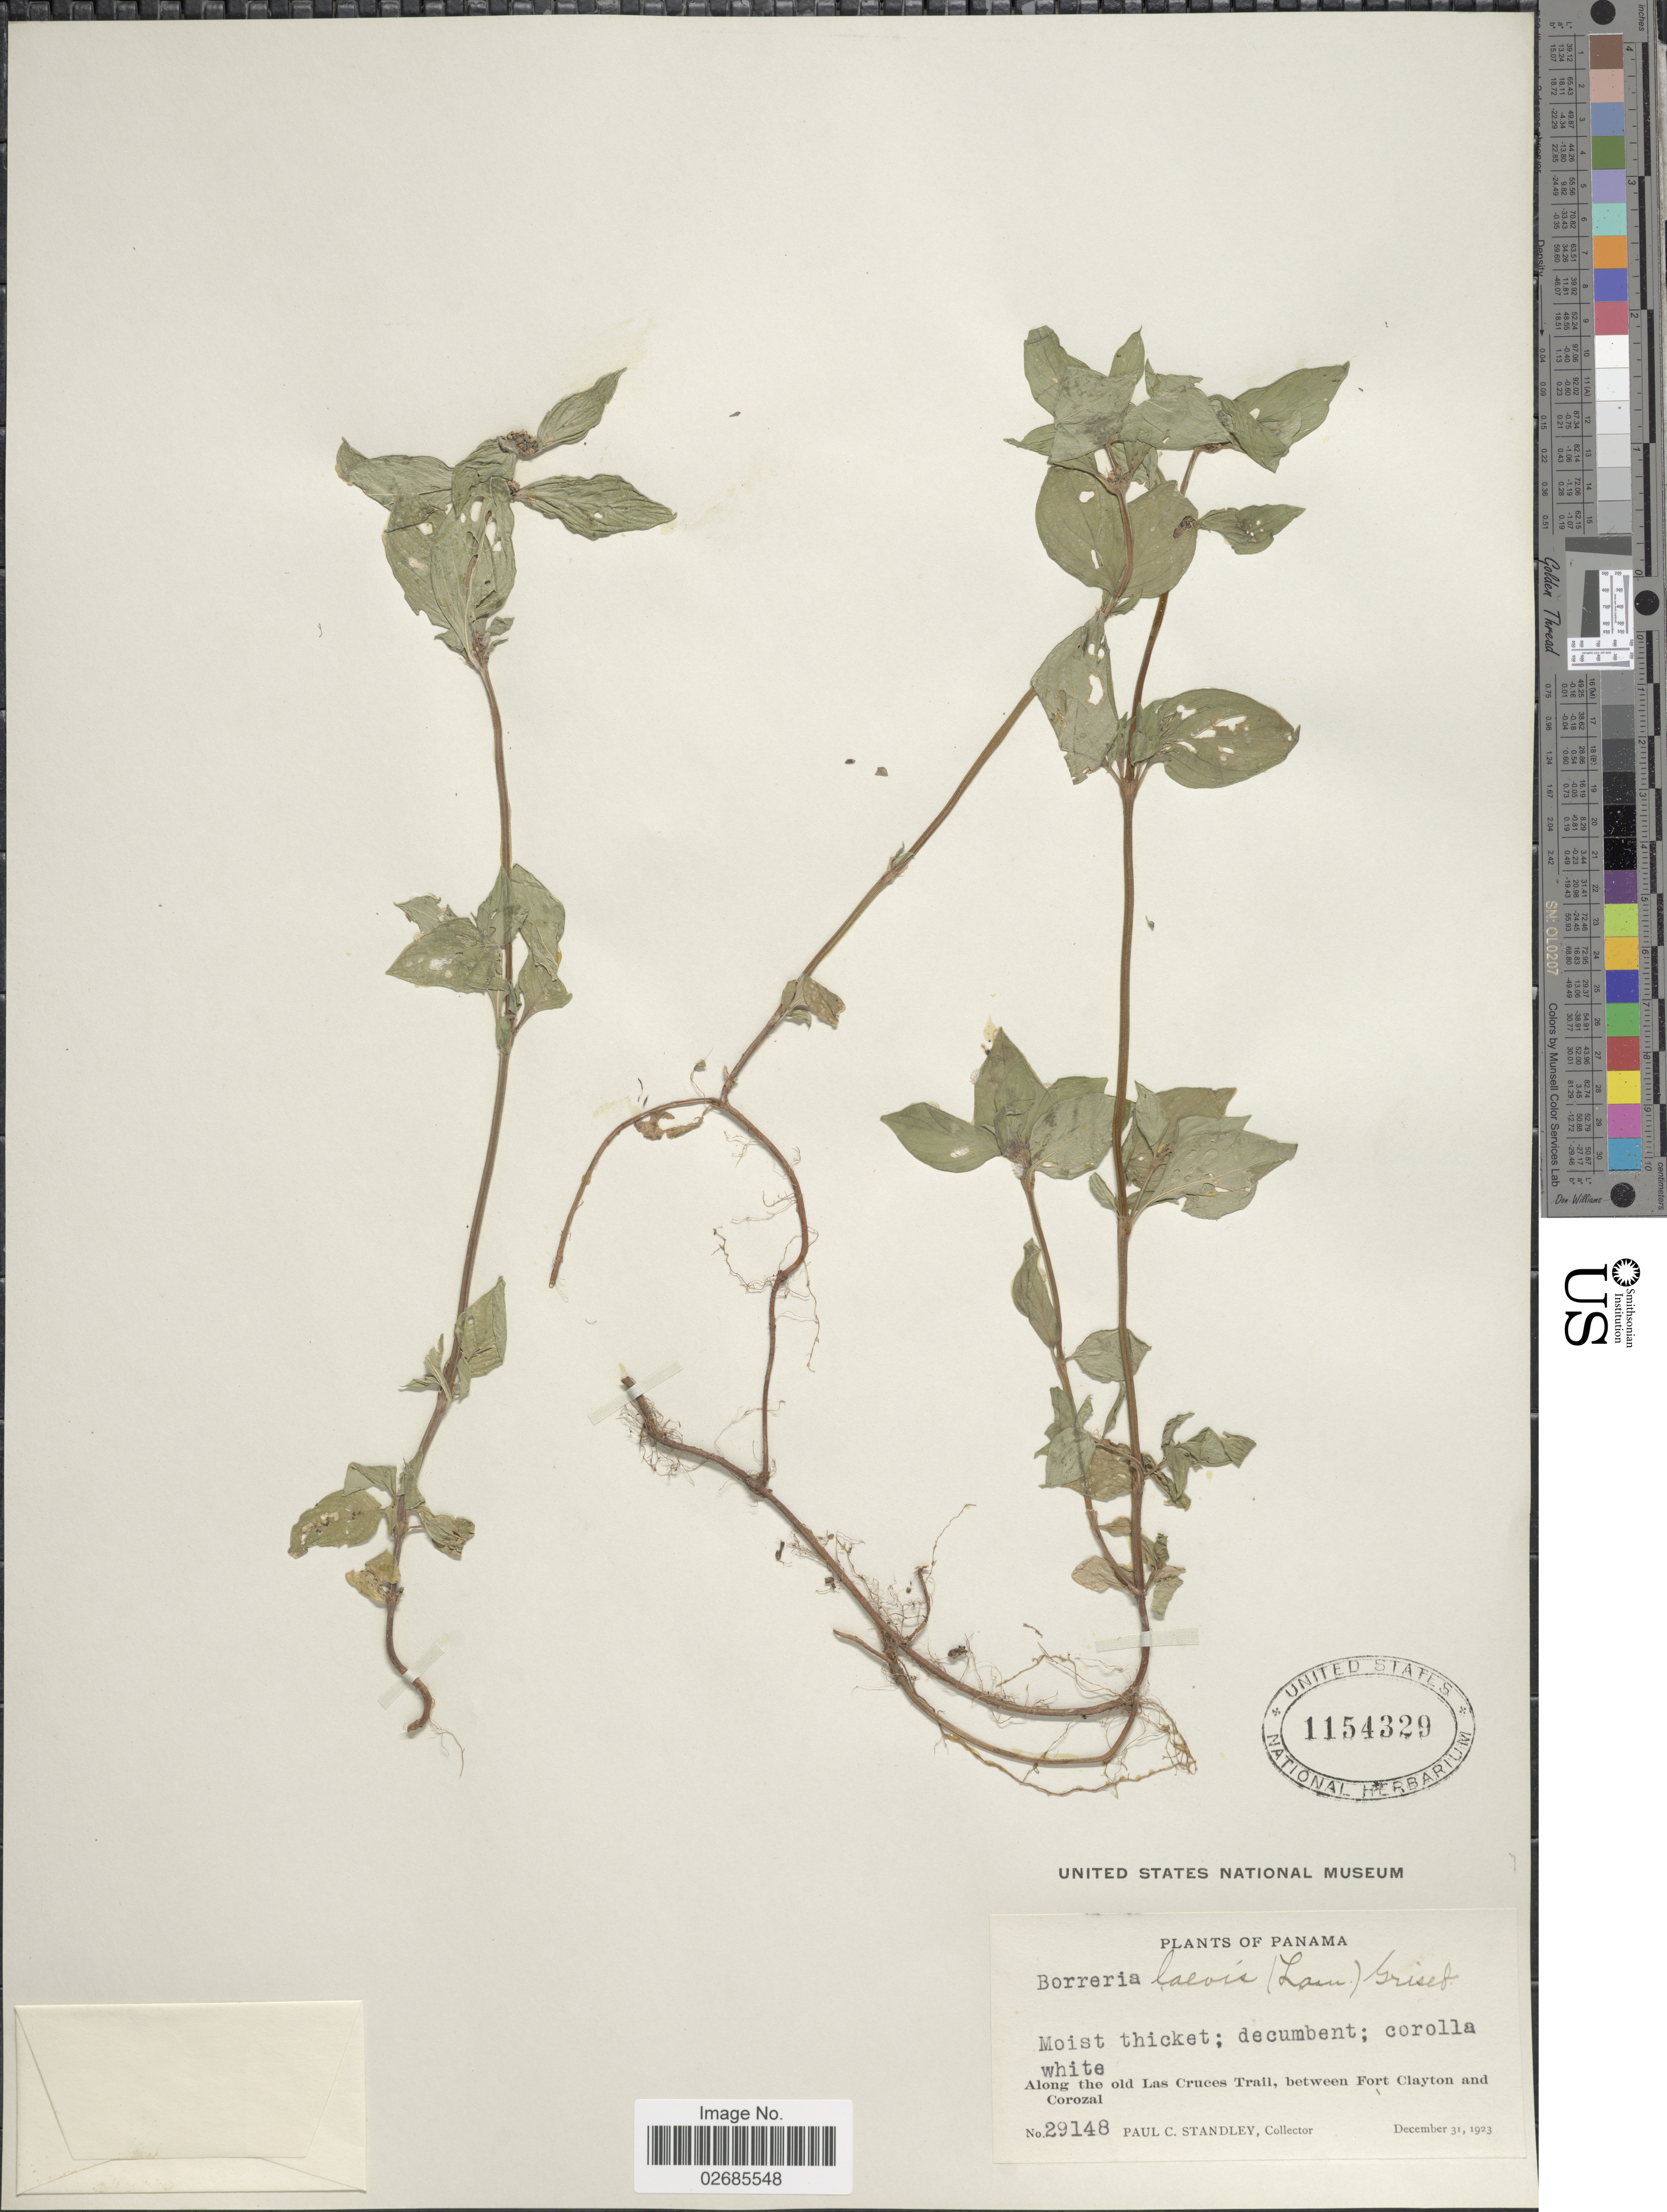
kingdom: Plantae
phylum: Tracheophyta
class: Magnoliopsida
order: Gentianales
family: Rubiaceae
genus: Borreria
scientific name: Borreria laevis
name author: (Lam.) Griseb.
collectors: P. C. Standley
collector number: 29148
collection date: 1923-12-31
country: Panama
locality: Moist thicket; Along the old Las Cruces Trail, between Fort Clayton and Corozal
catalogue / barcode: US 1154329